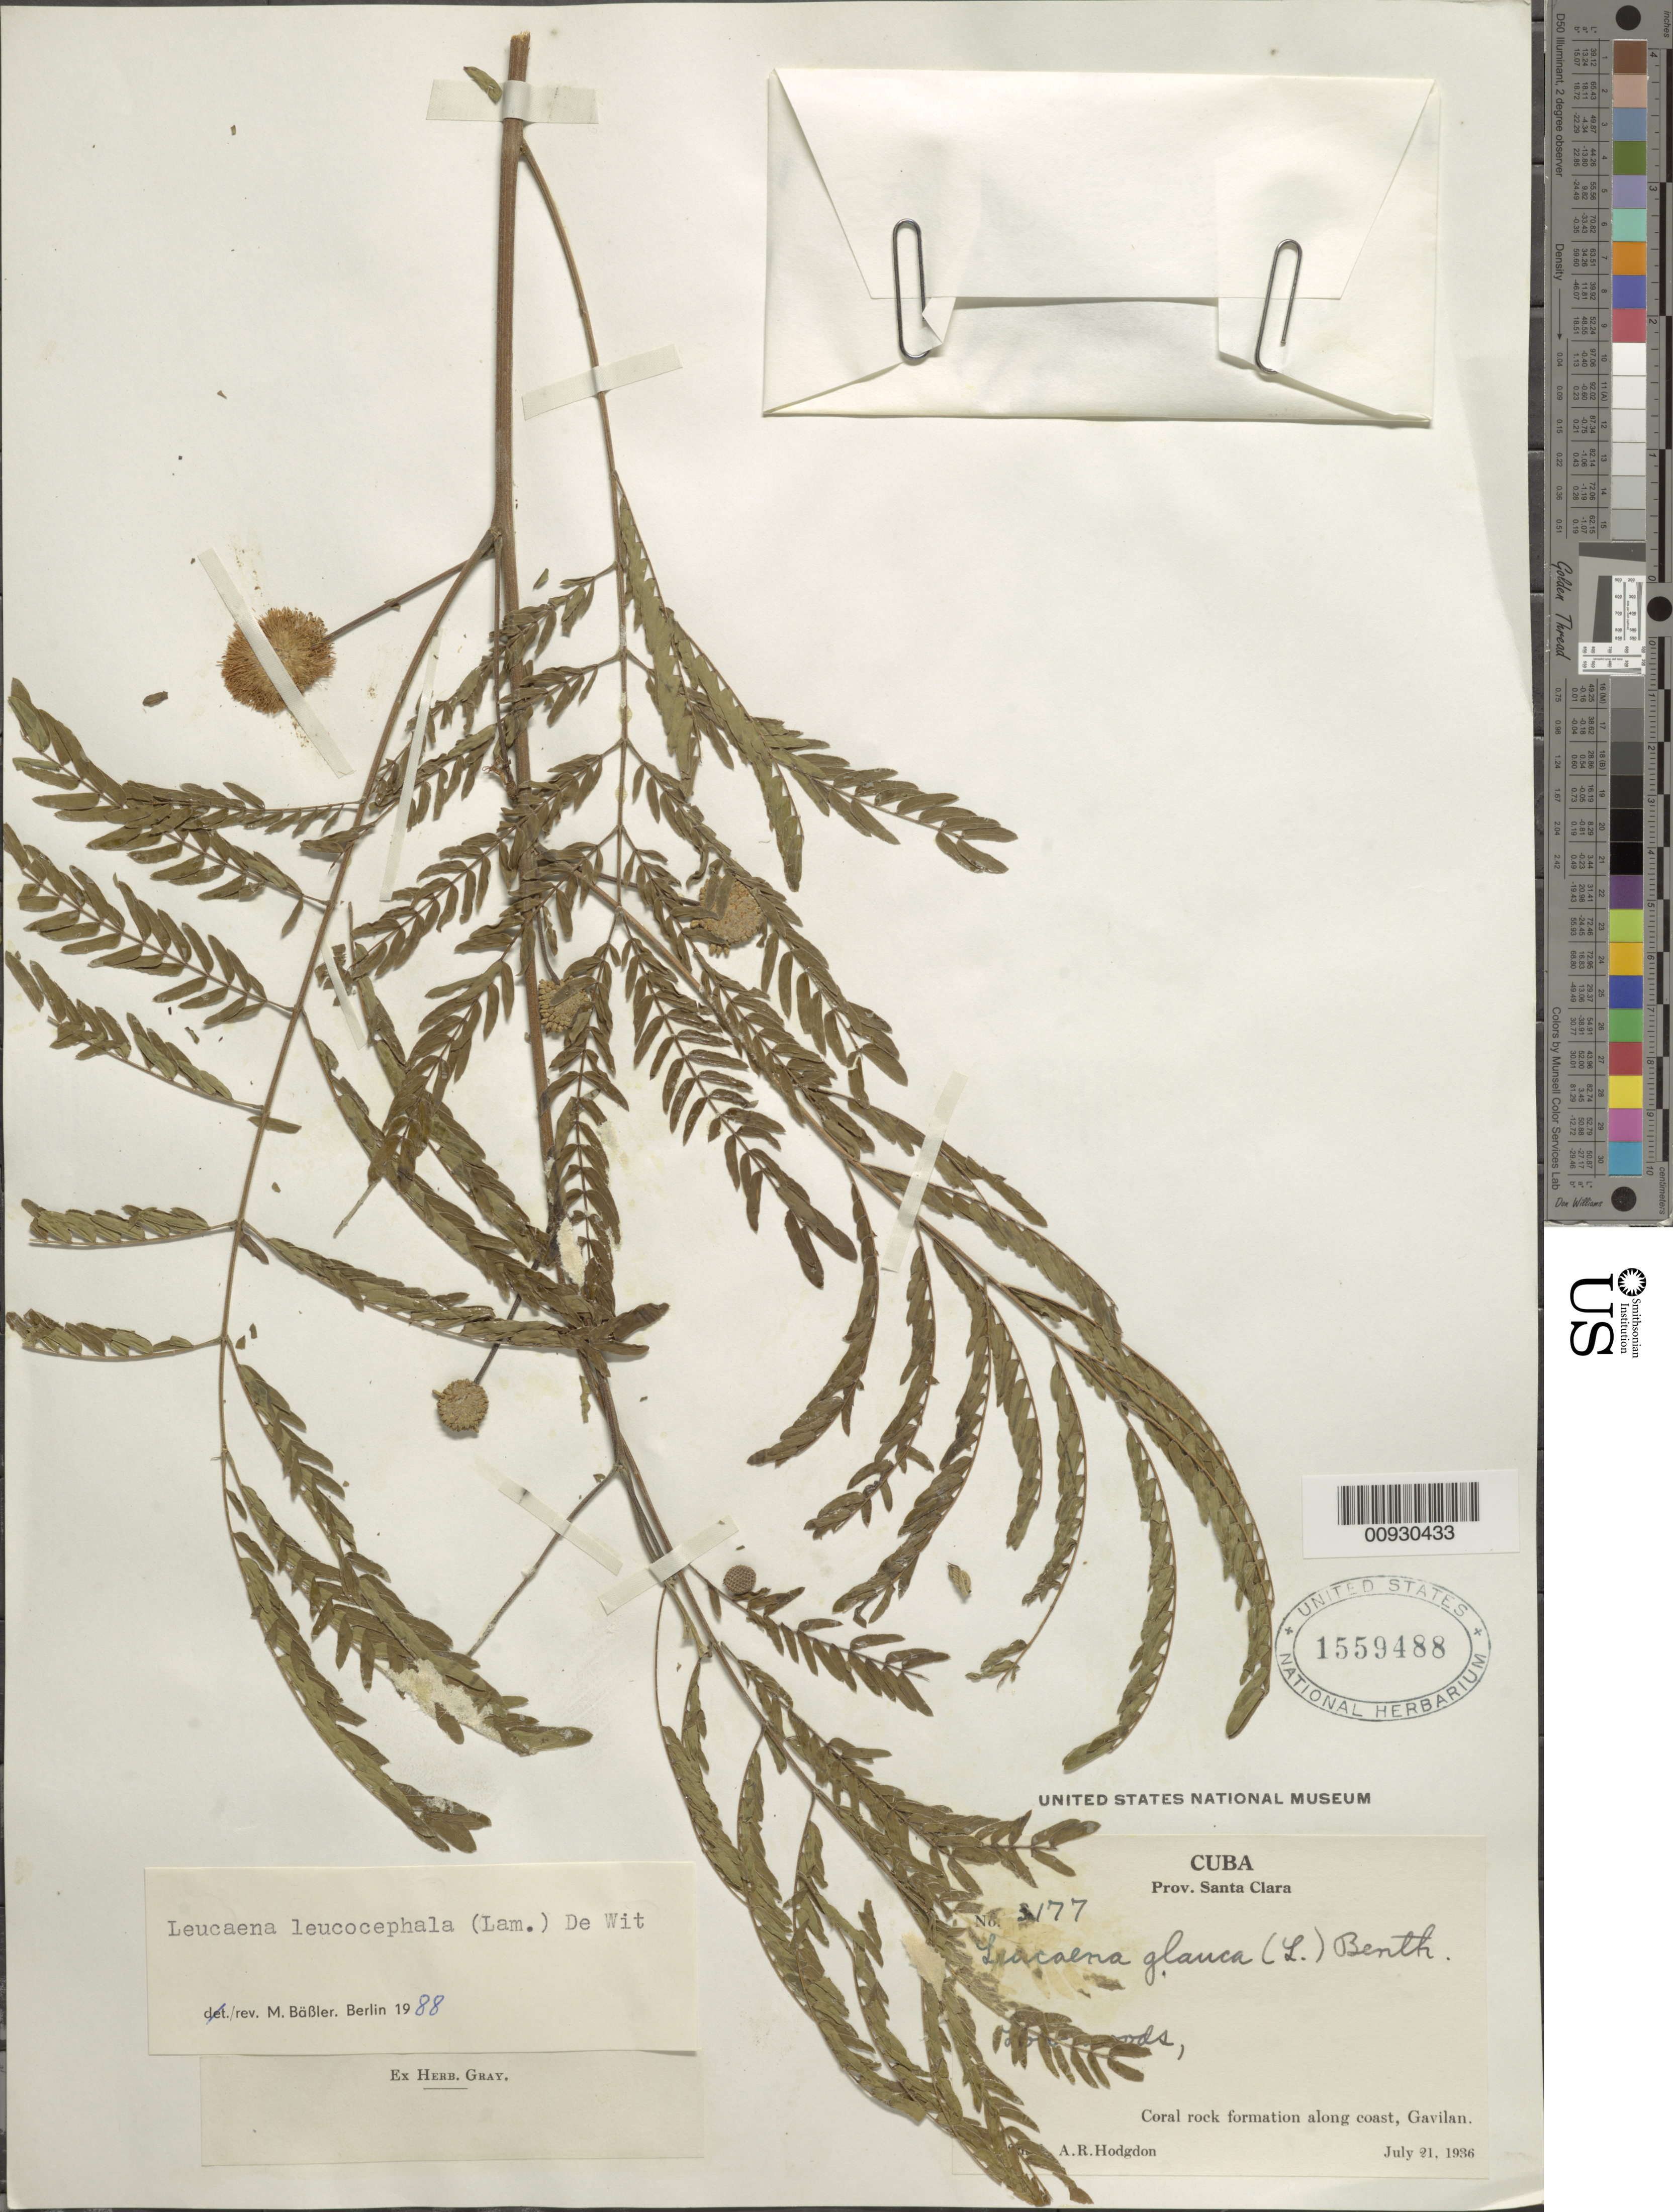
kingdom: Plantae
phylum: Tracheophyta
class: Magnoliopsida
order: Fabales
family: Fabaceae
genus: Leucaena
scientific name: Leucaena leucocephala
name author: (Lam.) de Wit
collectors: A. R. Hodgdon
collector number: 3177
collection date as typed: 21 Jul 1936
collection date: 1936-07-21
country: Cuba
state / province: Villa Clara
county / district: Santa Clara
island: Cuba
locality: Coral rock formation along coast, Gavilan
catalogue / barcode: US 1559488